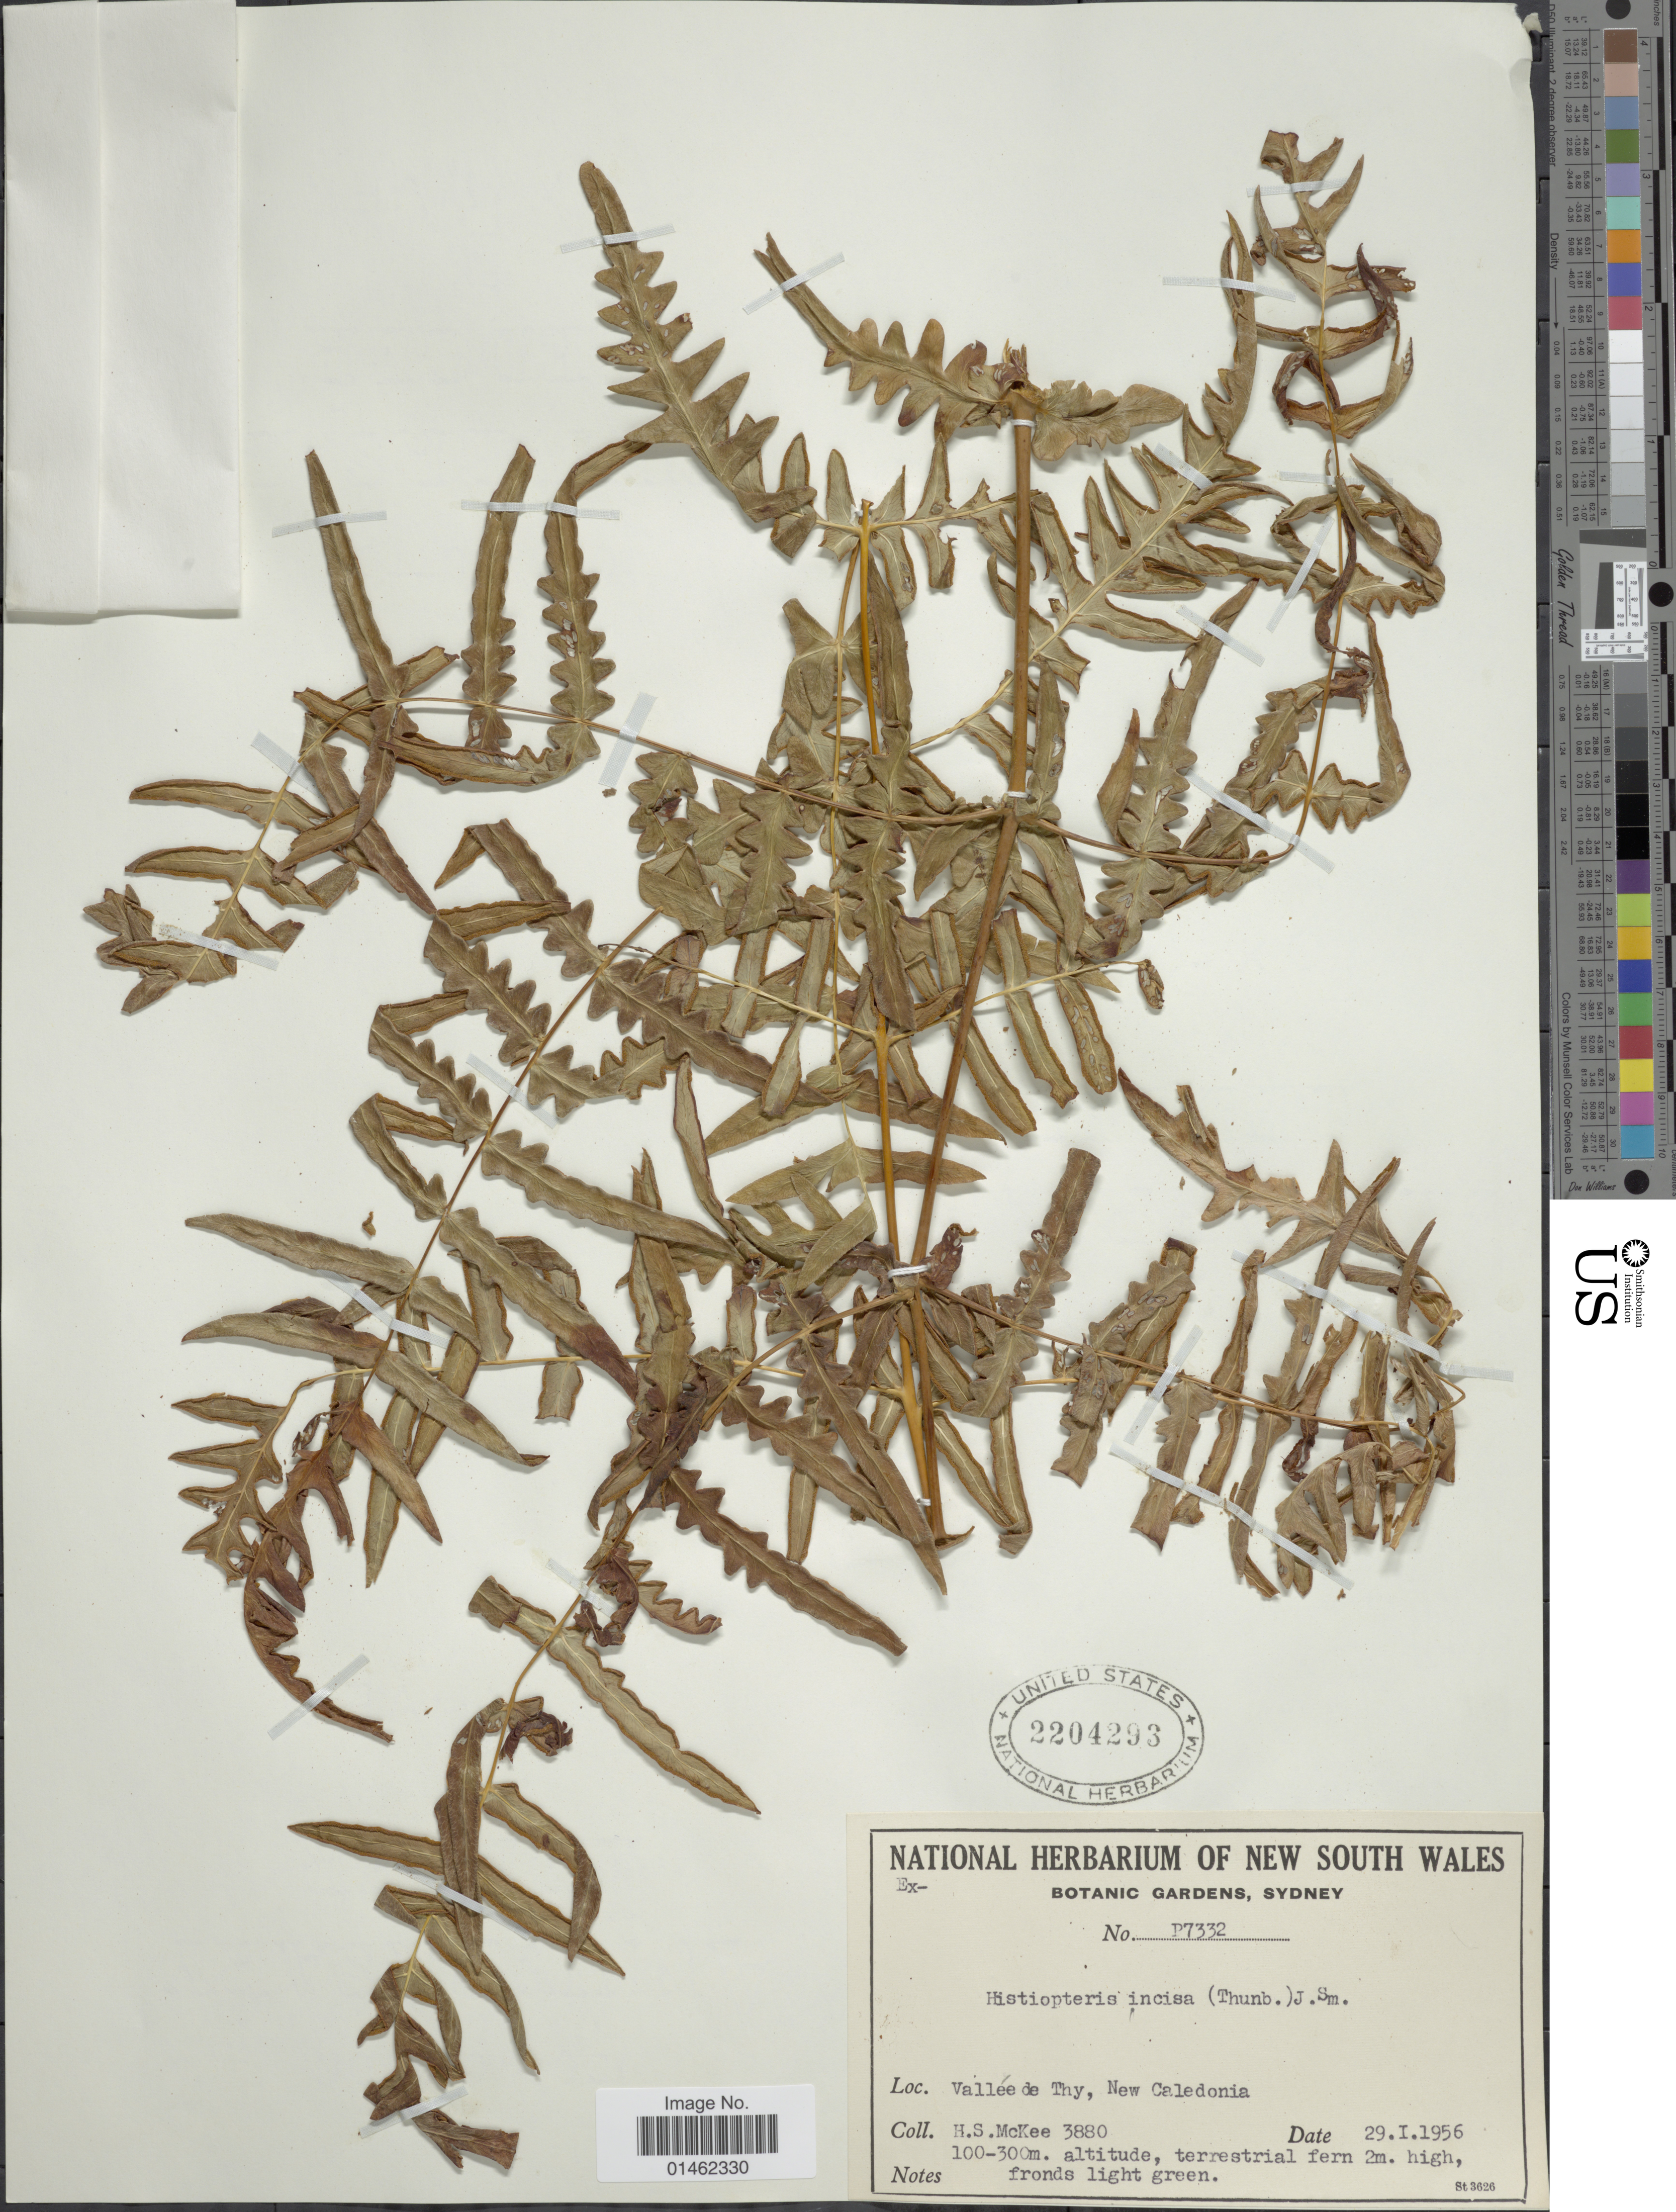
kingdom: Plantae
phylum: Tracheophyta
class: Polypodiopsida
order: Polypodiales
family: Dennstaedtiaceae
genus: Histiopteris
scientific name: Histiopteris incisa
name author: (Thunb.) J. Sm.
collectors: H. S. McKee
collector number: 3880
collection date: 1956-01-29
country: New Caledonia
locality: Vallée de Thy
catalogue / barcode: US 2204293